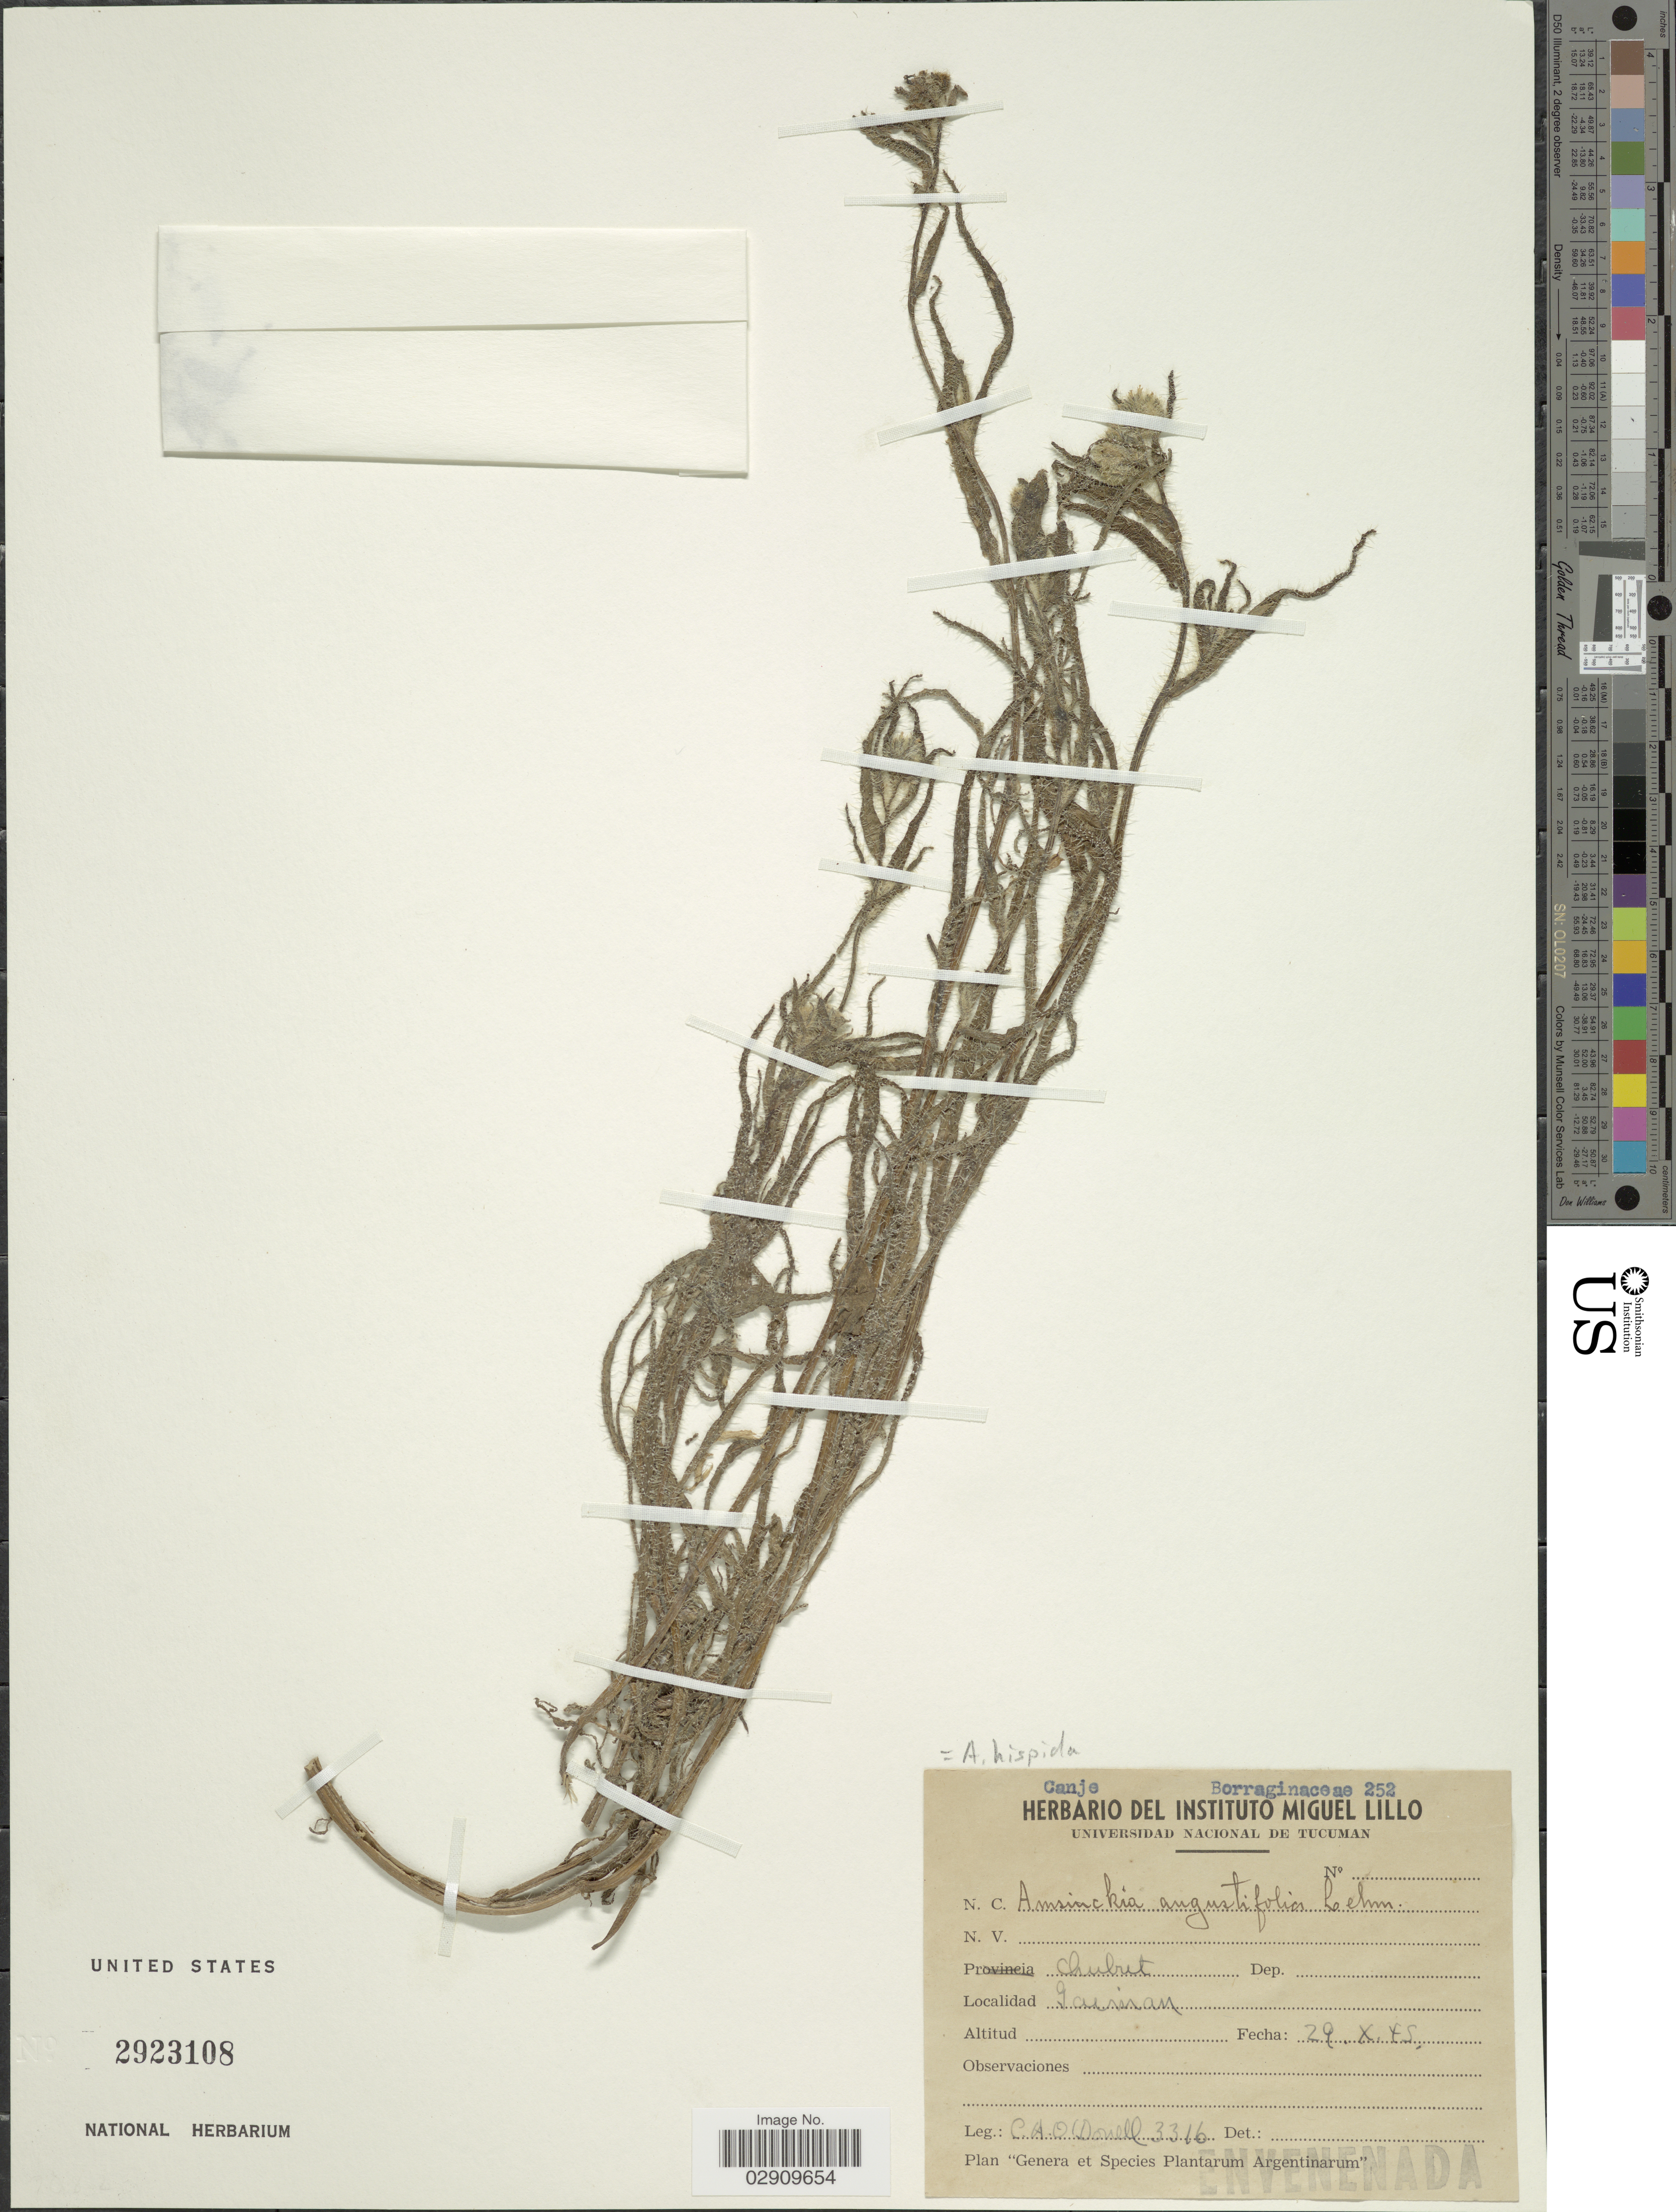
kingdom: Plantae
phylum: Tracheophyta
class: Magnoliopsida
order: Boraginales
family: Boraginaceae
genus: Amsinckia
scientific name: Amsinckia calycina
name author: (Moris) Chater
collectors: C. A. O'Donell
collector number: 3316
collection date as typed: Transcribed d/m/y: 29/10/45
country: Argentina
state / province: Chubut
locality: Gaiman.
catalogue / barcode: US 2923108